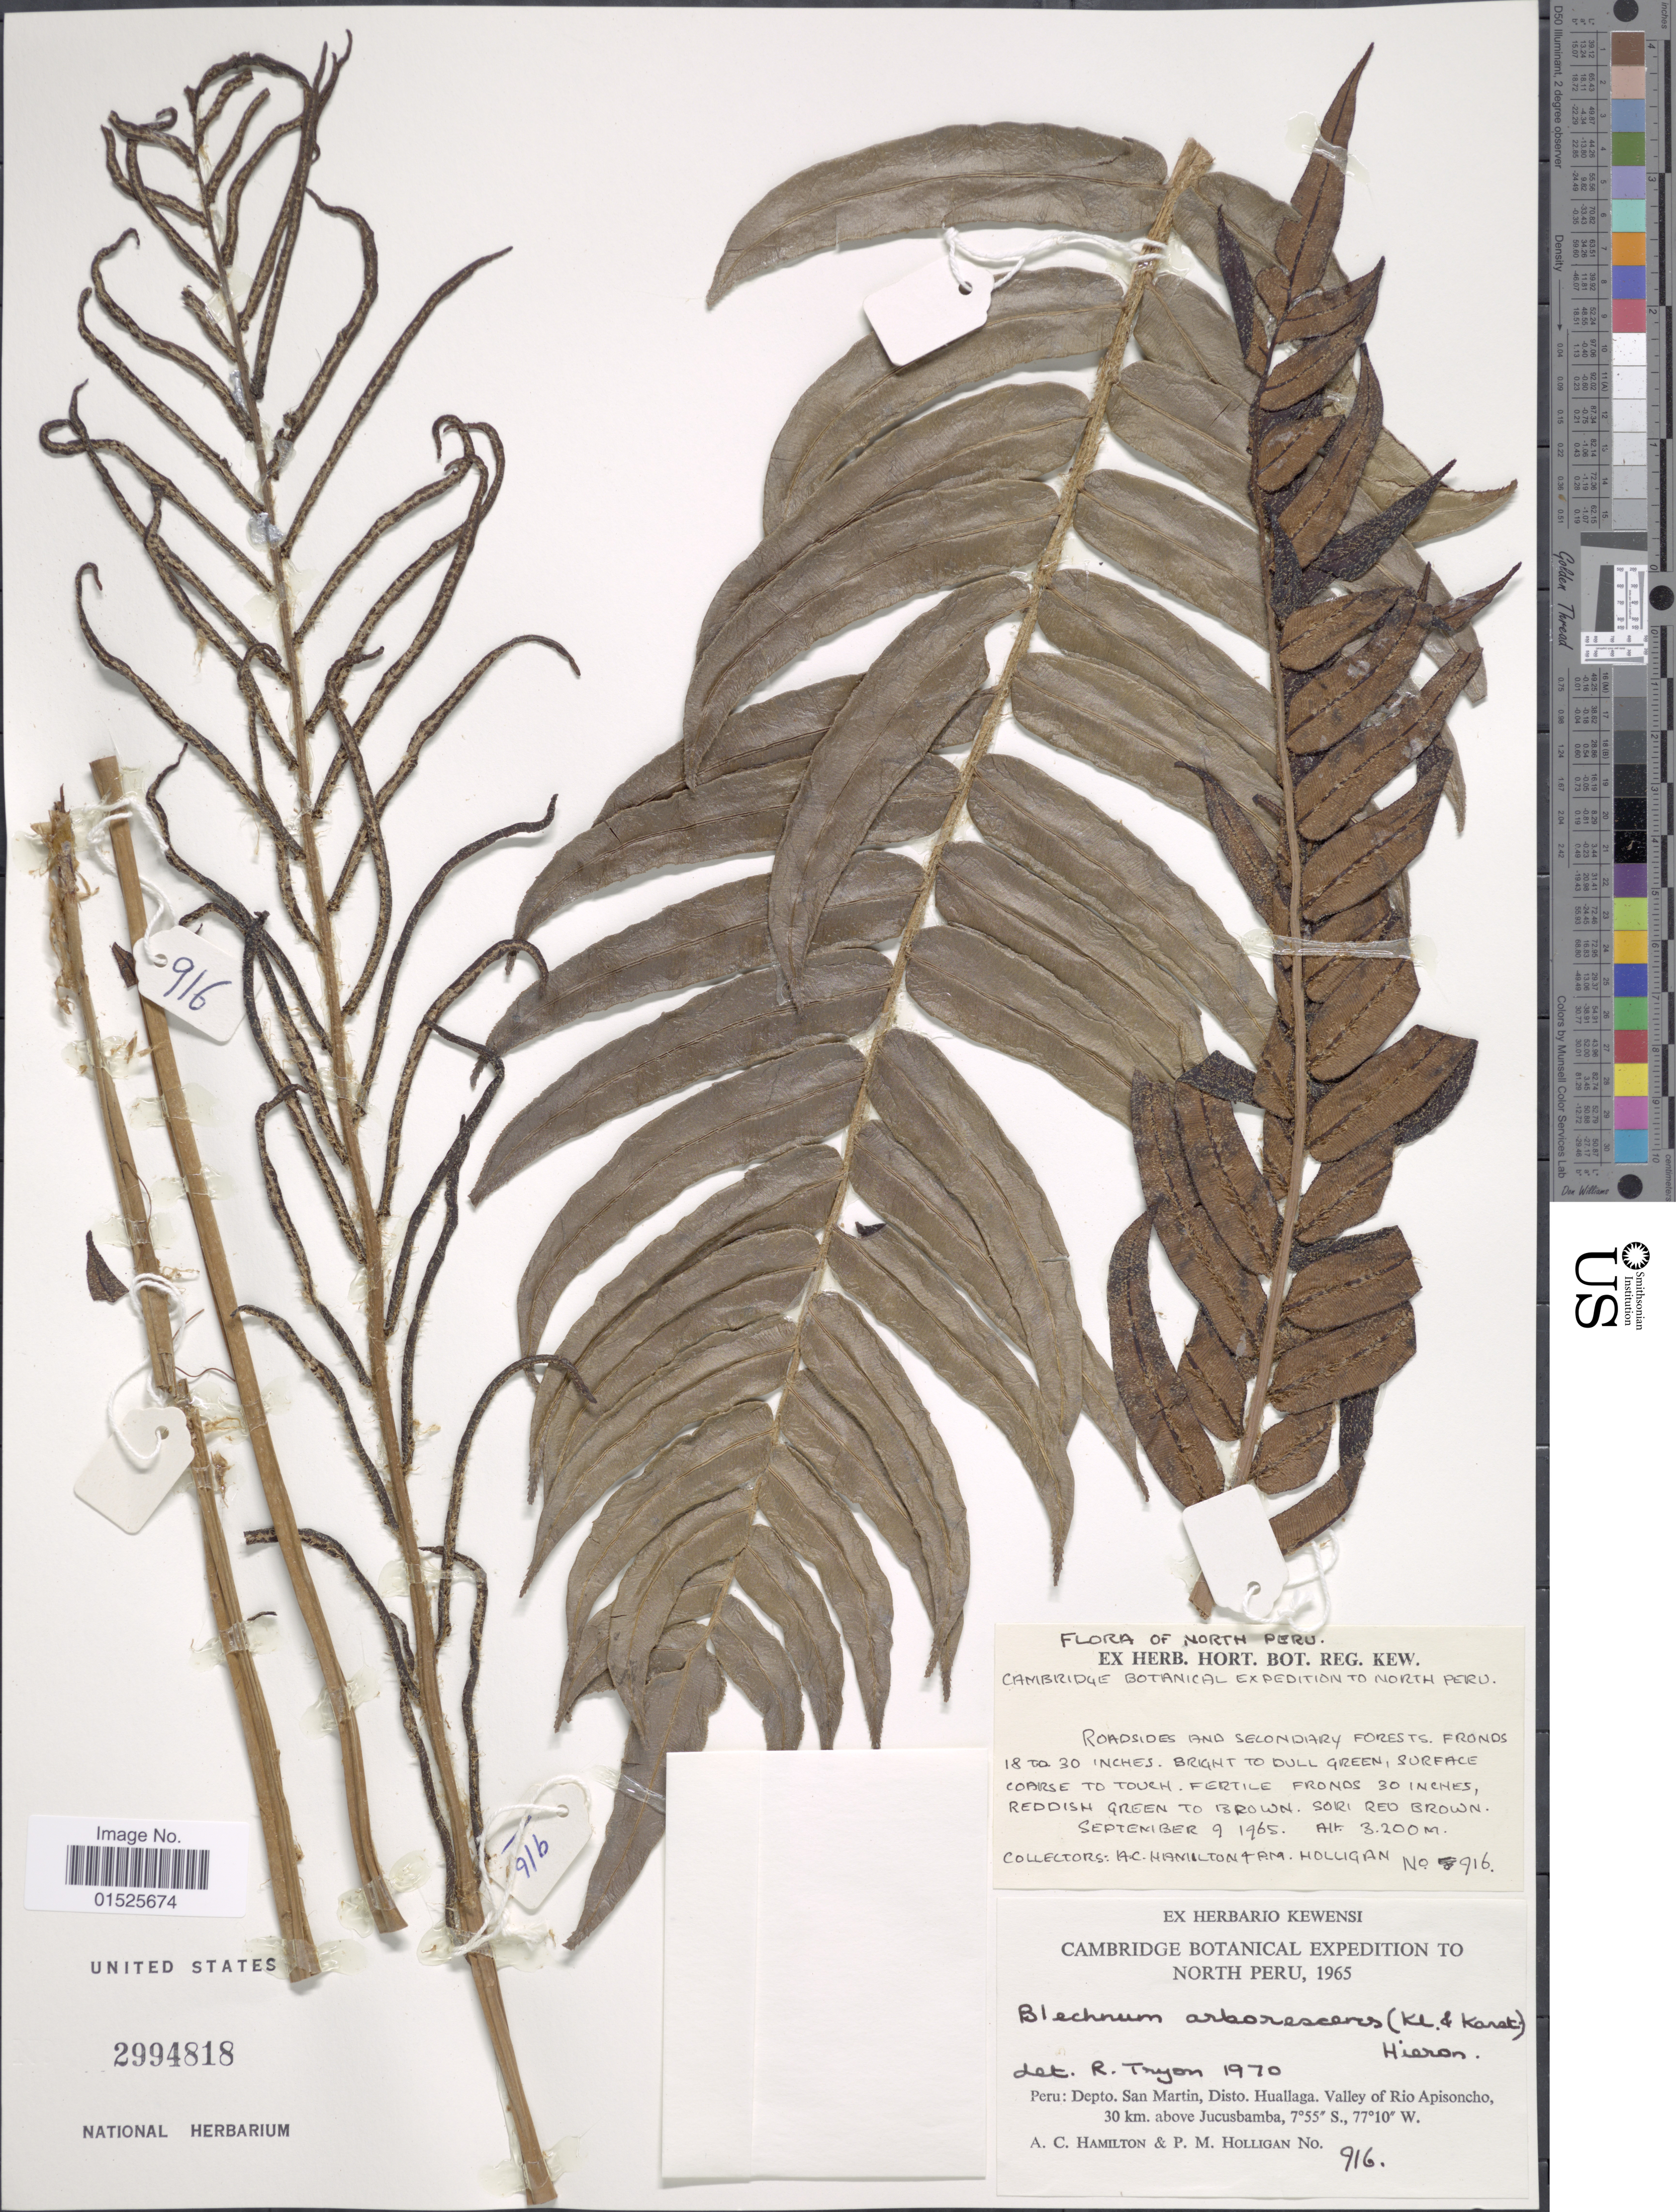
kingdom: Plantae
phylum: Tracheophyta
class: Polypodiopsida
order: Polypodiales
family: Blechnaceae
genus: Blechnum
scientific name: Blechnum cordatum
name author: (Desv.) Hieron.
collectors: A. Hamilton & P. Holligan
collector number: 916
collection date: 1965-09-09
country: Peru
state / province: San Martín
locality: North Peru. Disto. Huallaga, Valley of Rio Apisoncho, 30 km. above Jucusbamba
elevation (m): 3200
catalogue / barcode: US 2994818